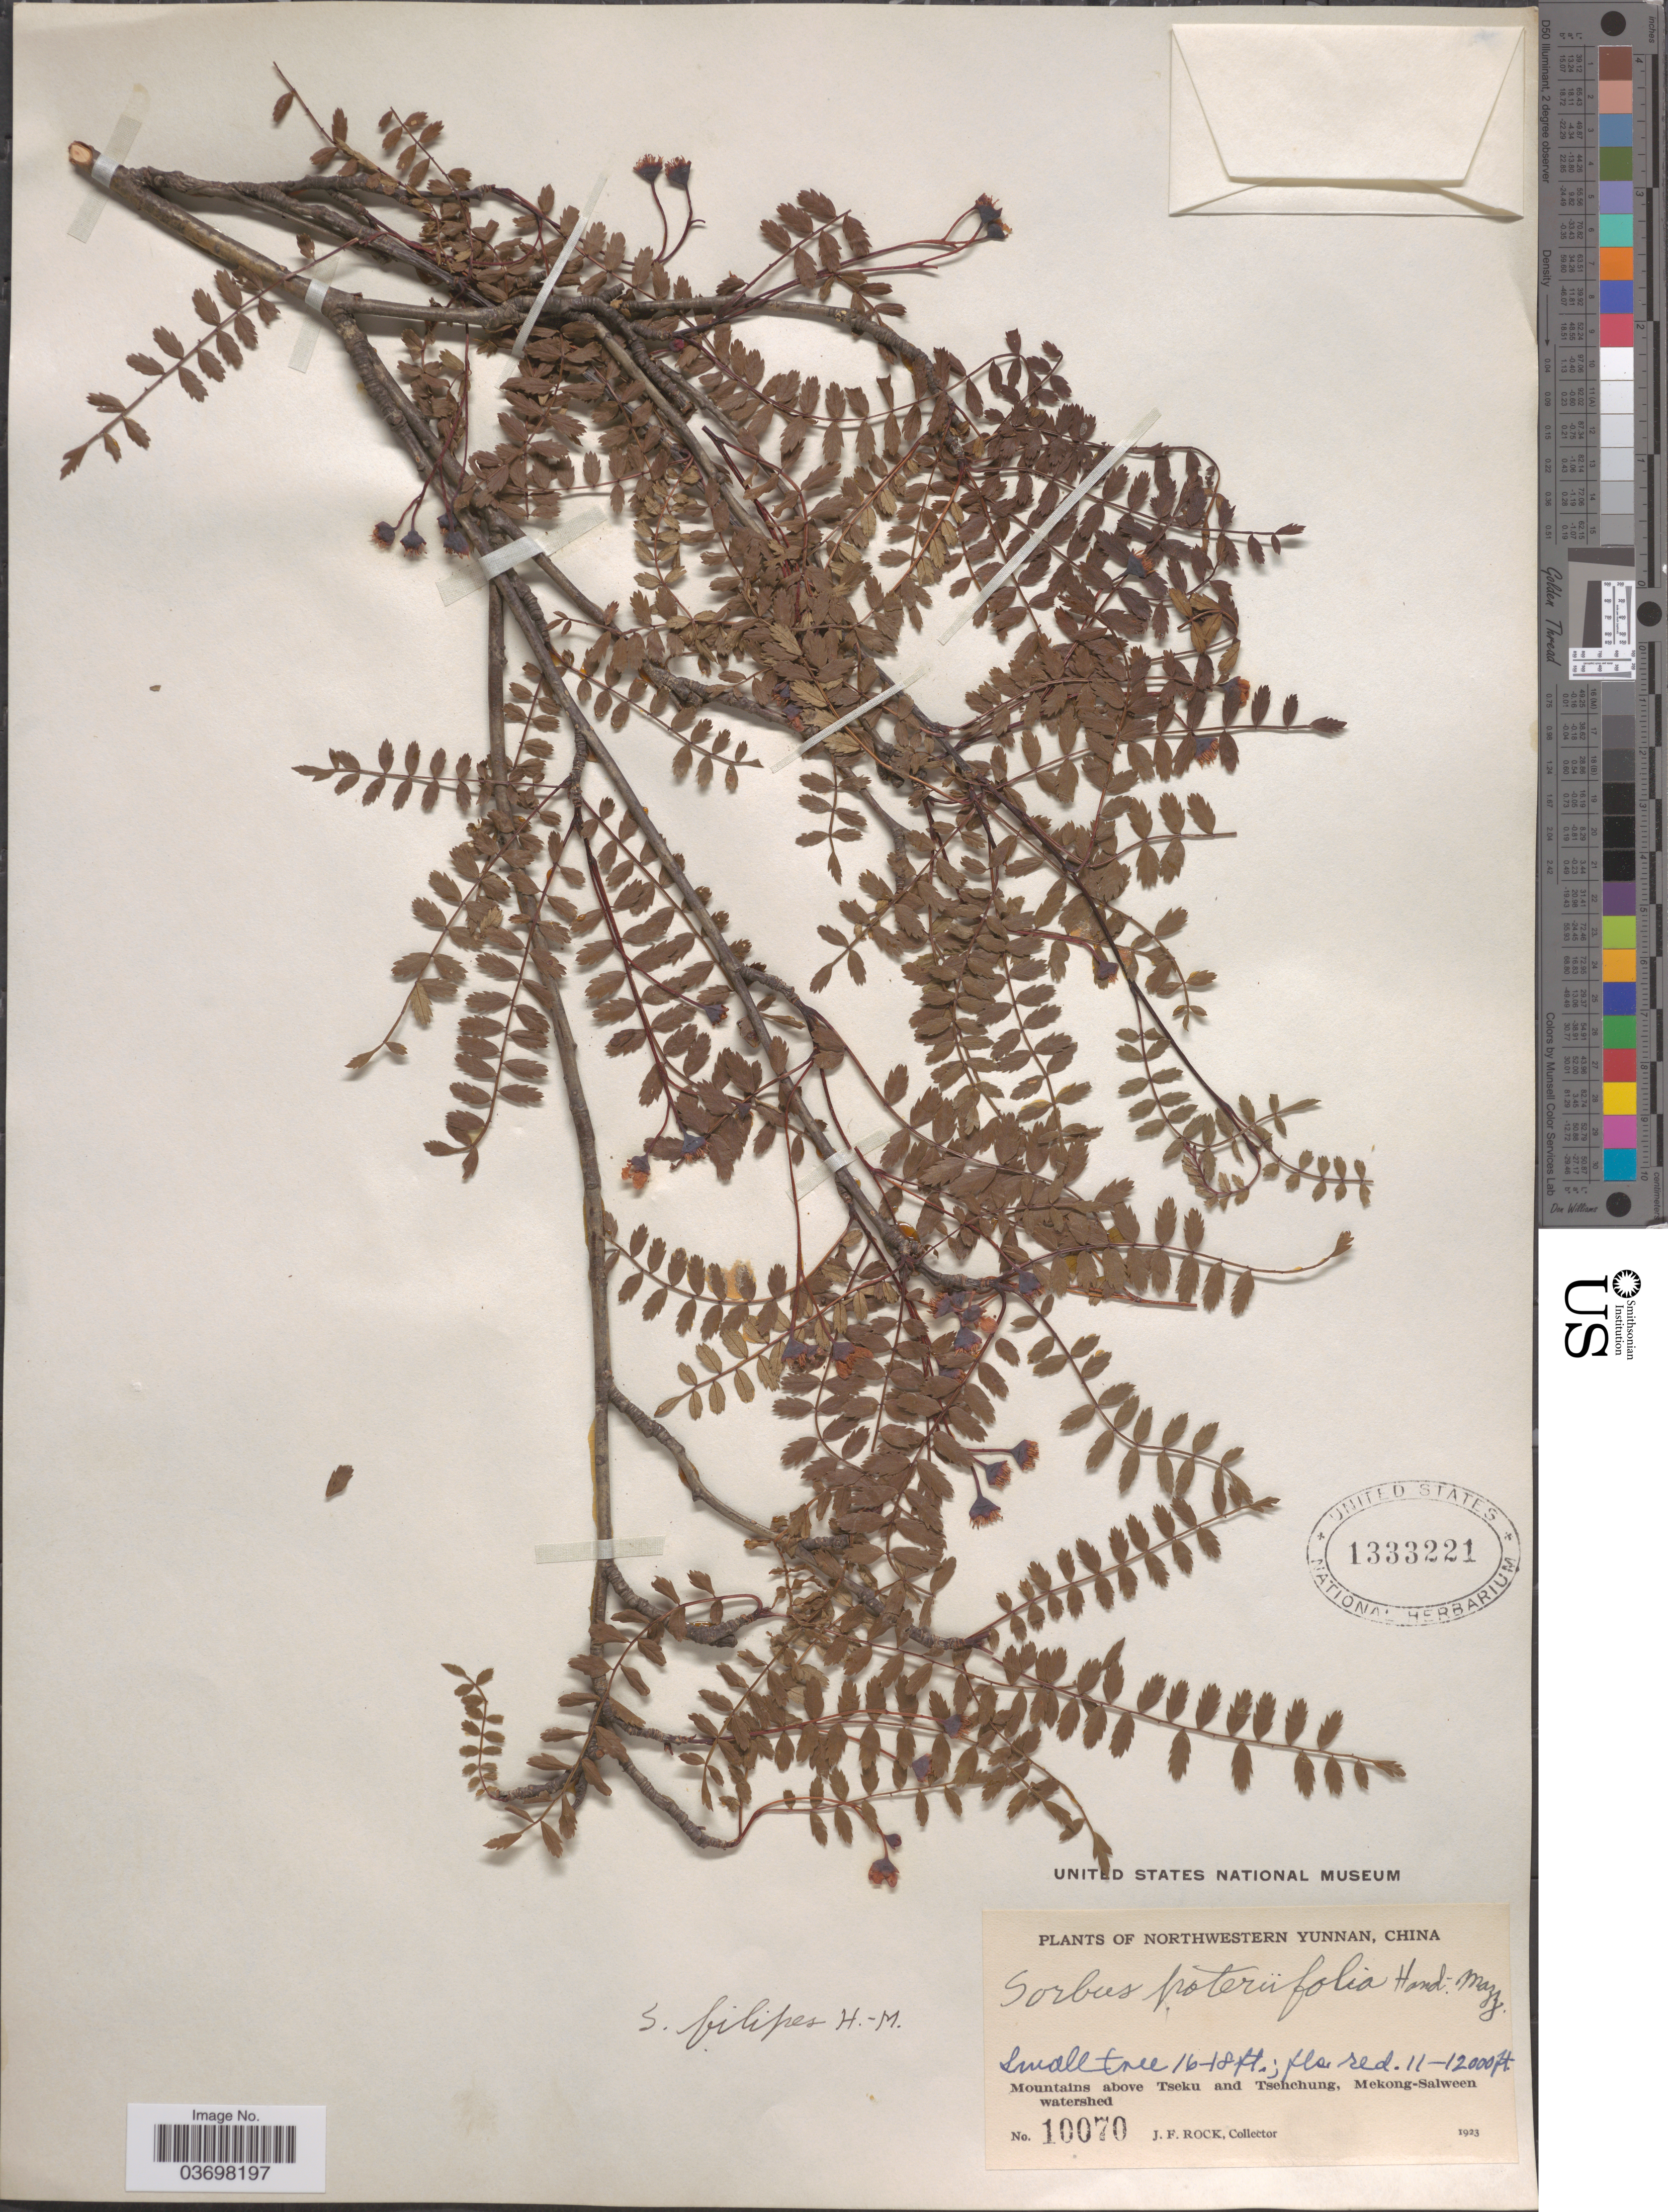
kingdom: Plantae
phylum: Tracheophyta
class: Magnoliopsida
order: Rosales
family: Rosaceae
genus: Sorbus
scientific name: Sorbus filipes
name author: Hand.-Mazz.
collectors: J. Rock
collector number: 10070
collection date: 1923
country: China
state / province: Yunnan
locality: Northwestern Yunnan. Mountains above Tseku and Tsehchung, Mekong-Salween watershed.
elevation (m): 3353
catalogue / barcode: US 1333221